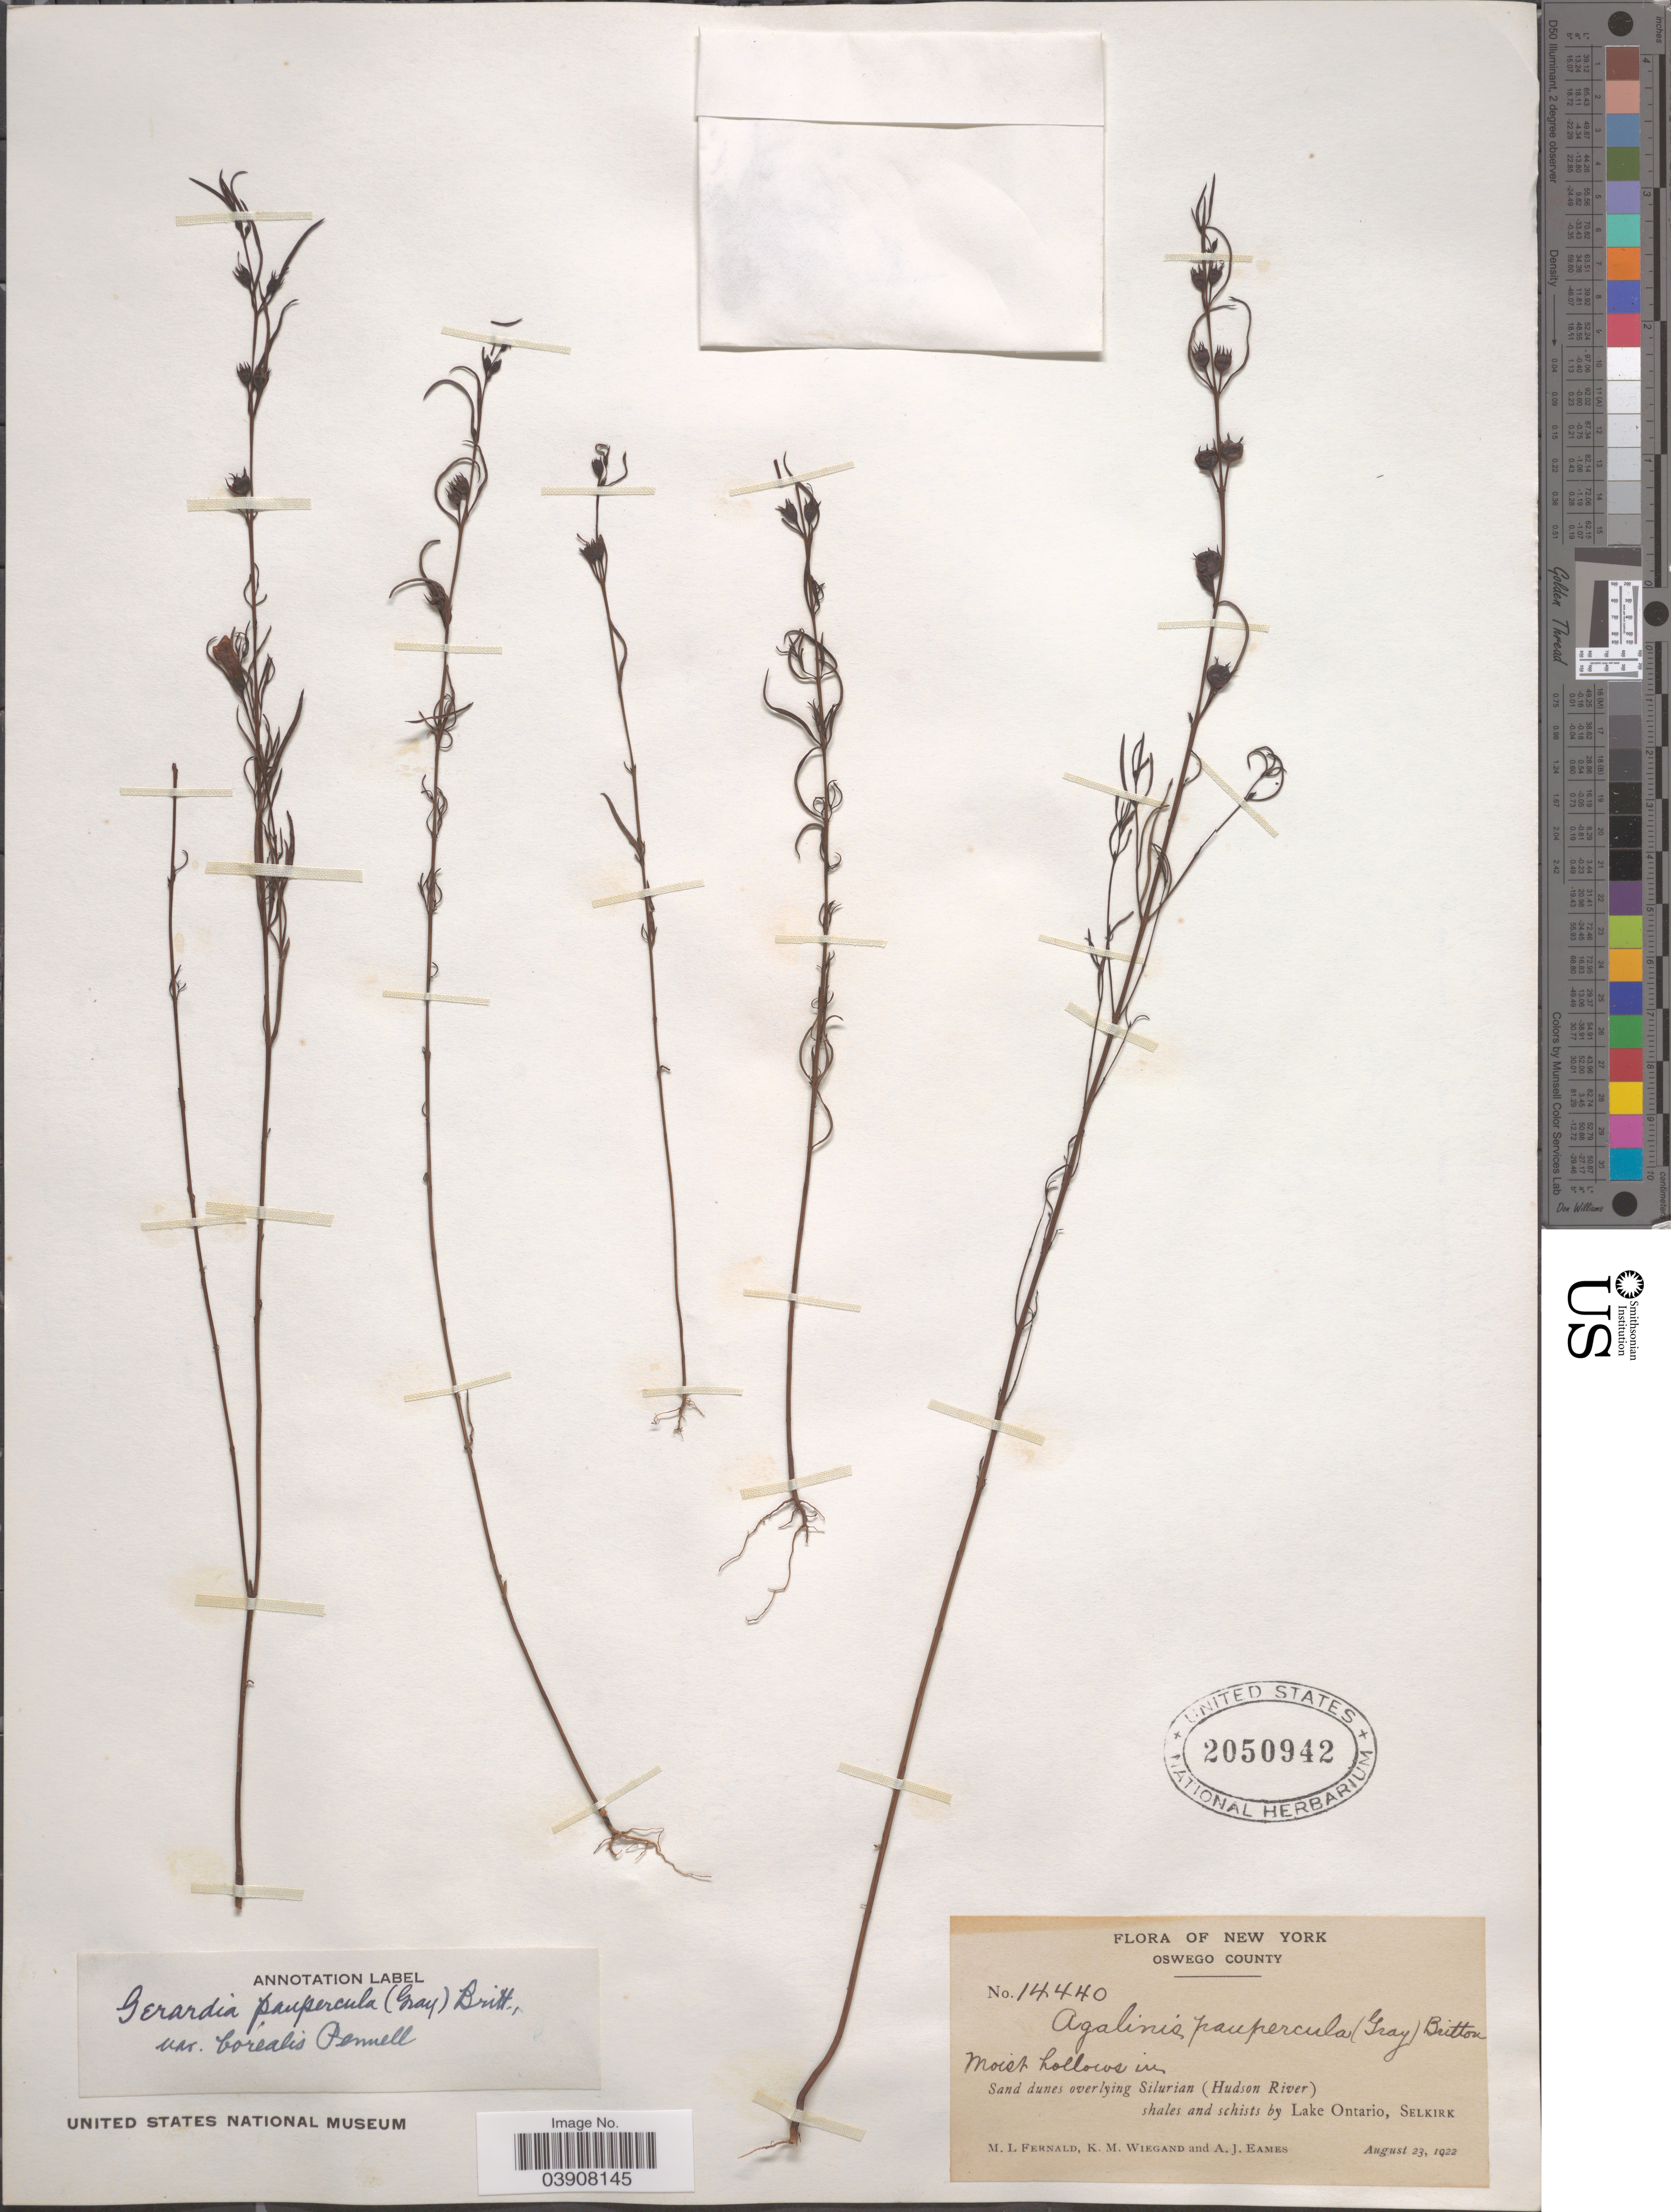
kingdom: Plantae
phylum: Tracheophyta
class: Magnoliopsida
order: Lamiales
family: Orobanchaceae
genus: Agalinis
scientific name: Agalinis paupercula var. borealis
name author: Pennell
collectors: M. L. Fernald, K. M. Wiegand & A. J. Eames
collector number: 14440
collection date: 1922-08-23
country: United States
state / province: New York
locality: Oswego County. Sand dunes overlying Silurian (Hudson River) shales and schists by Lake Ontario, Selkirk.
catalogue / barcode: US 2050942